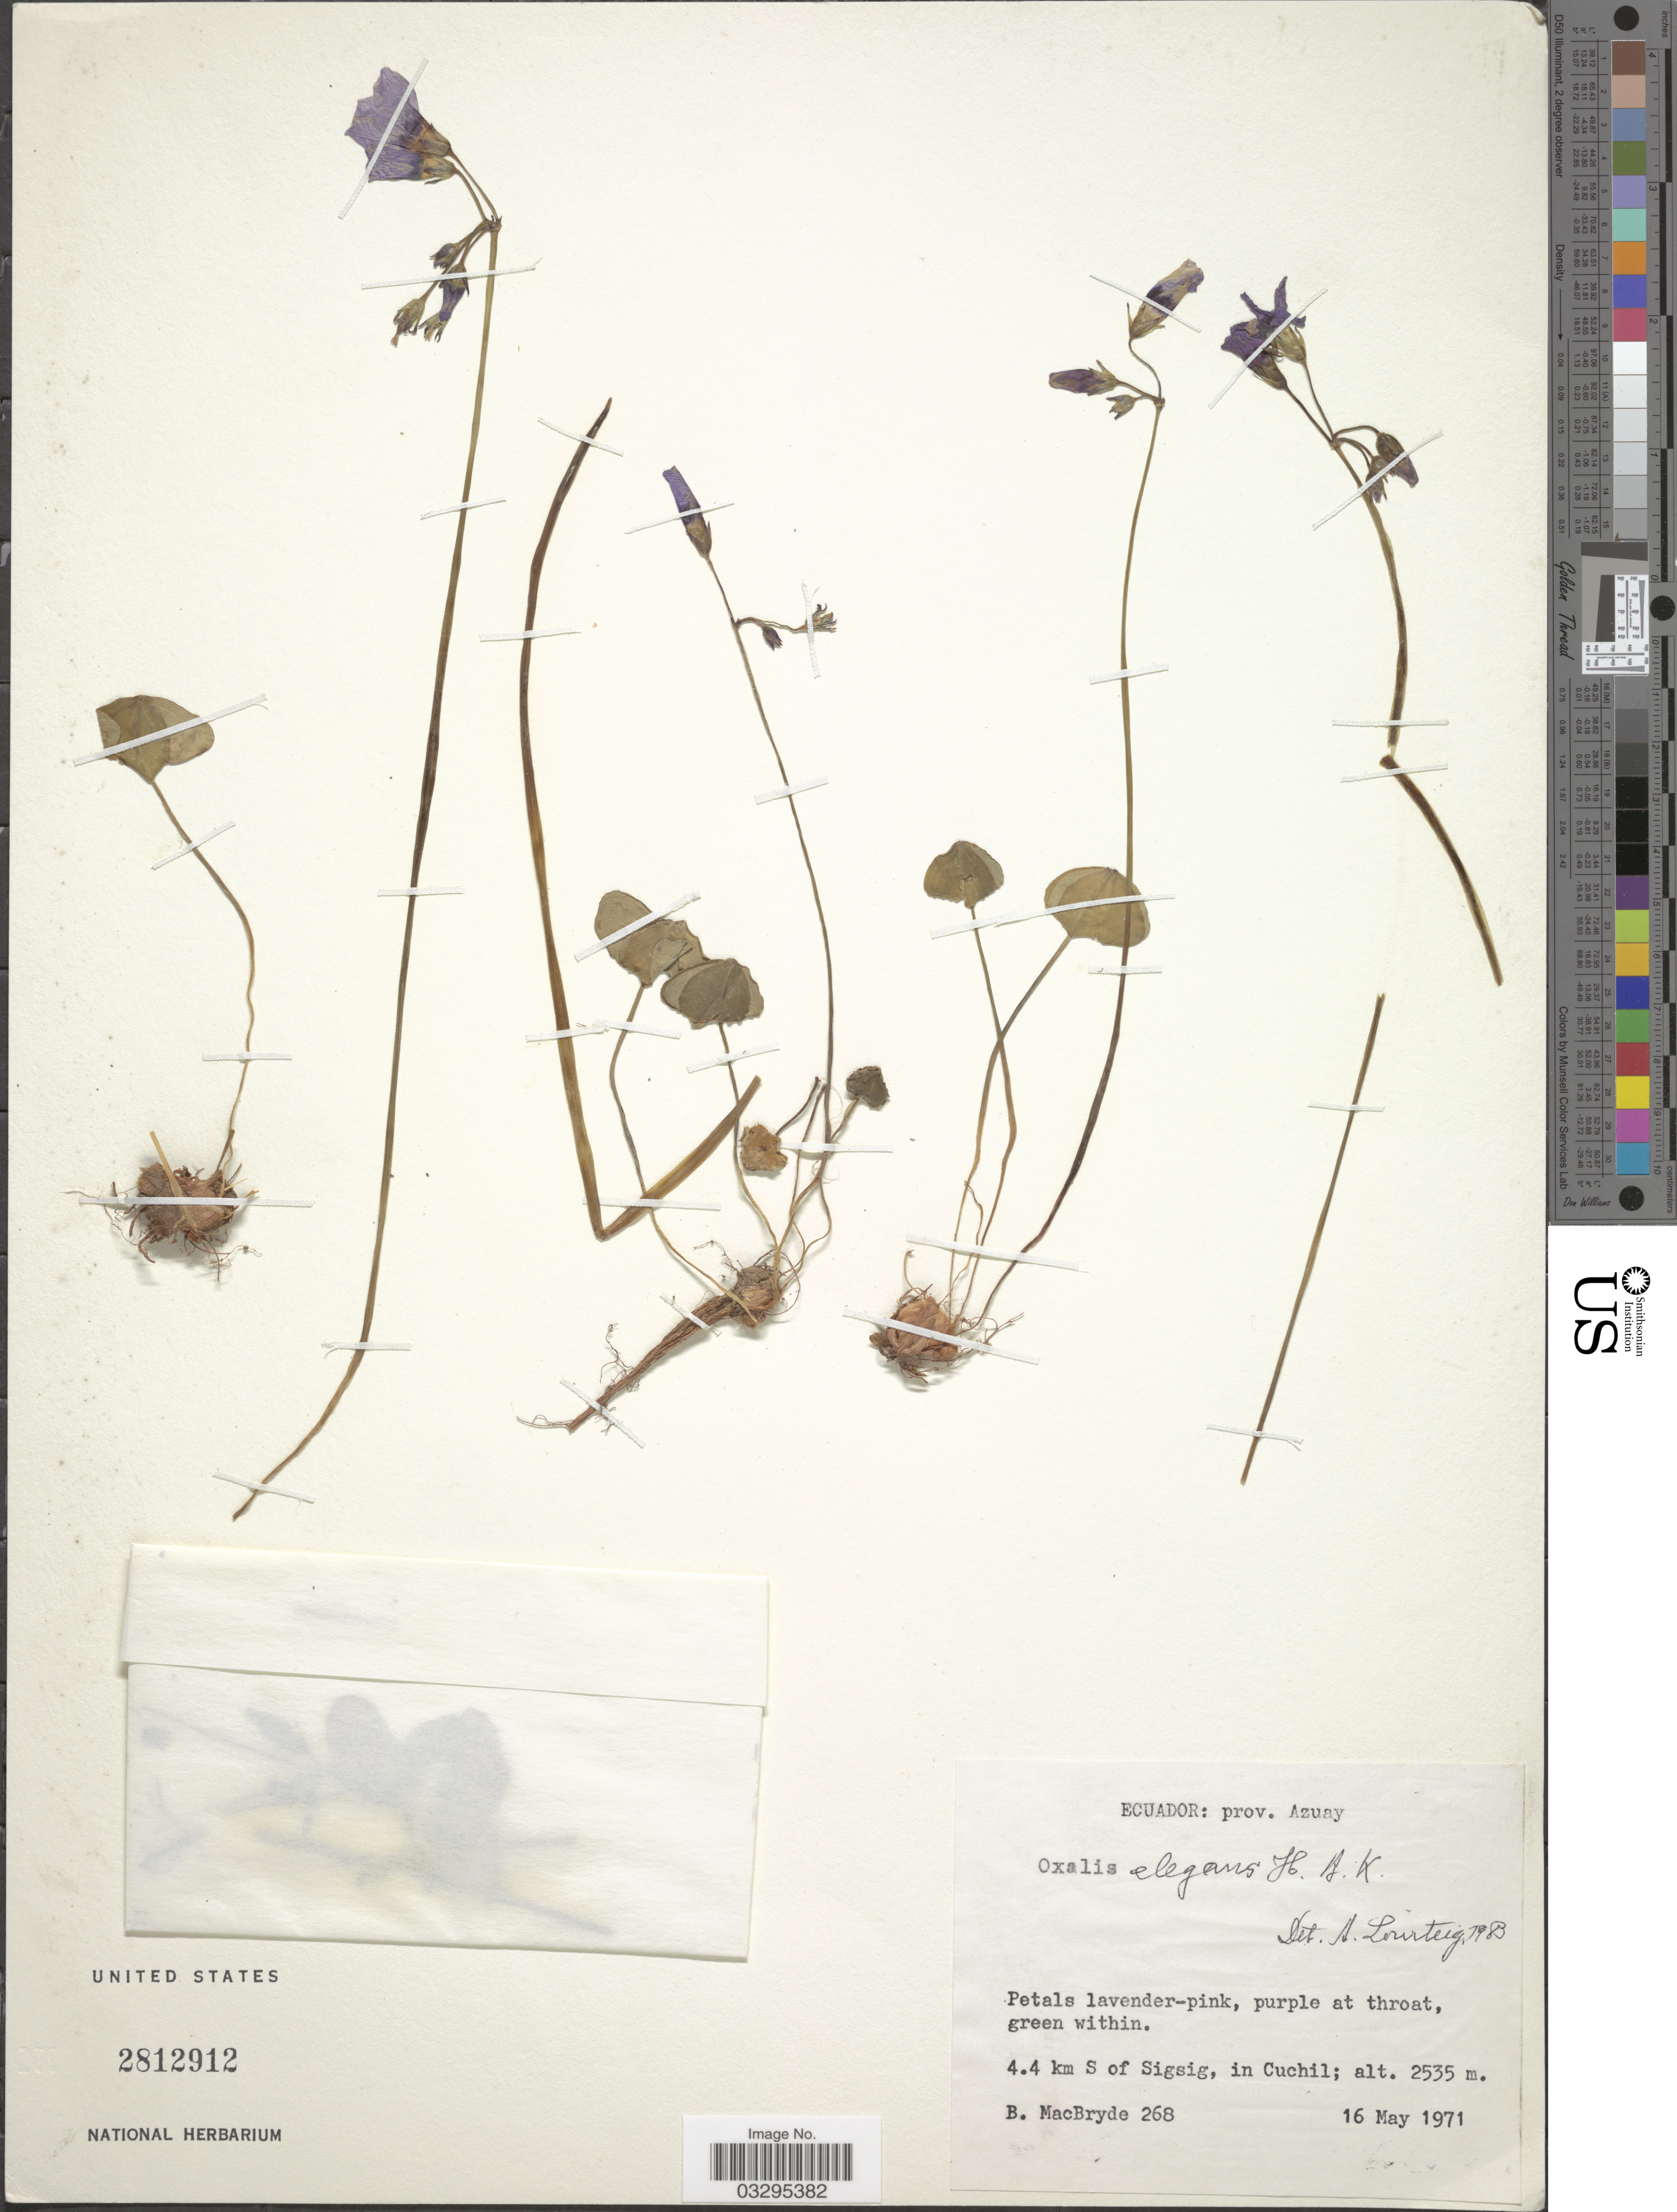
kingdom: Plantae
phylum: Tracheophyta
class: Magnoliopsida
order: Oxalidales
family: Oxalidaceae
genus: Oxalis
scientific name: Oxalis elegans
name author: Kunth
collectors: B. MacBryde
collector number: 268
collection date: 1971-05-16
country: Ecuador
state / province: Azuay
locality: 4.4 km S of Sigsig, in Cuchil.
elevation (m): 2535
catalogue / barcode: US 2812912